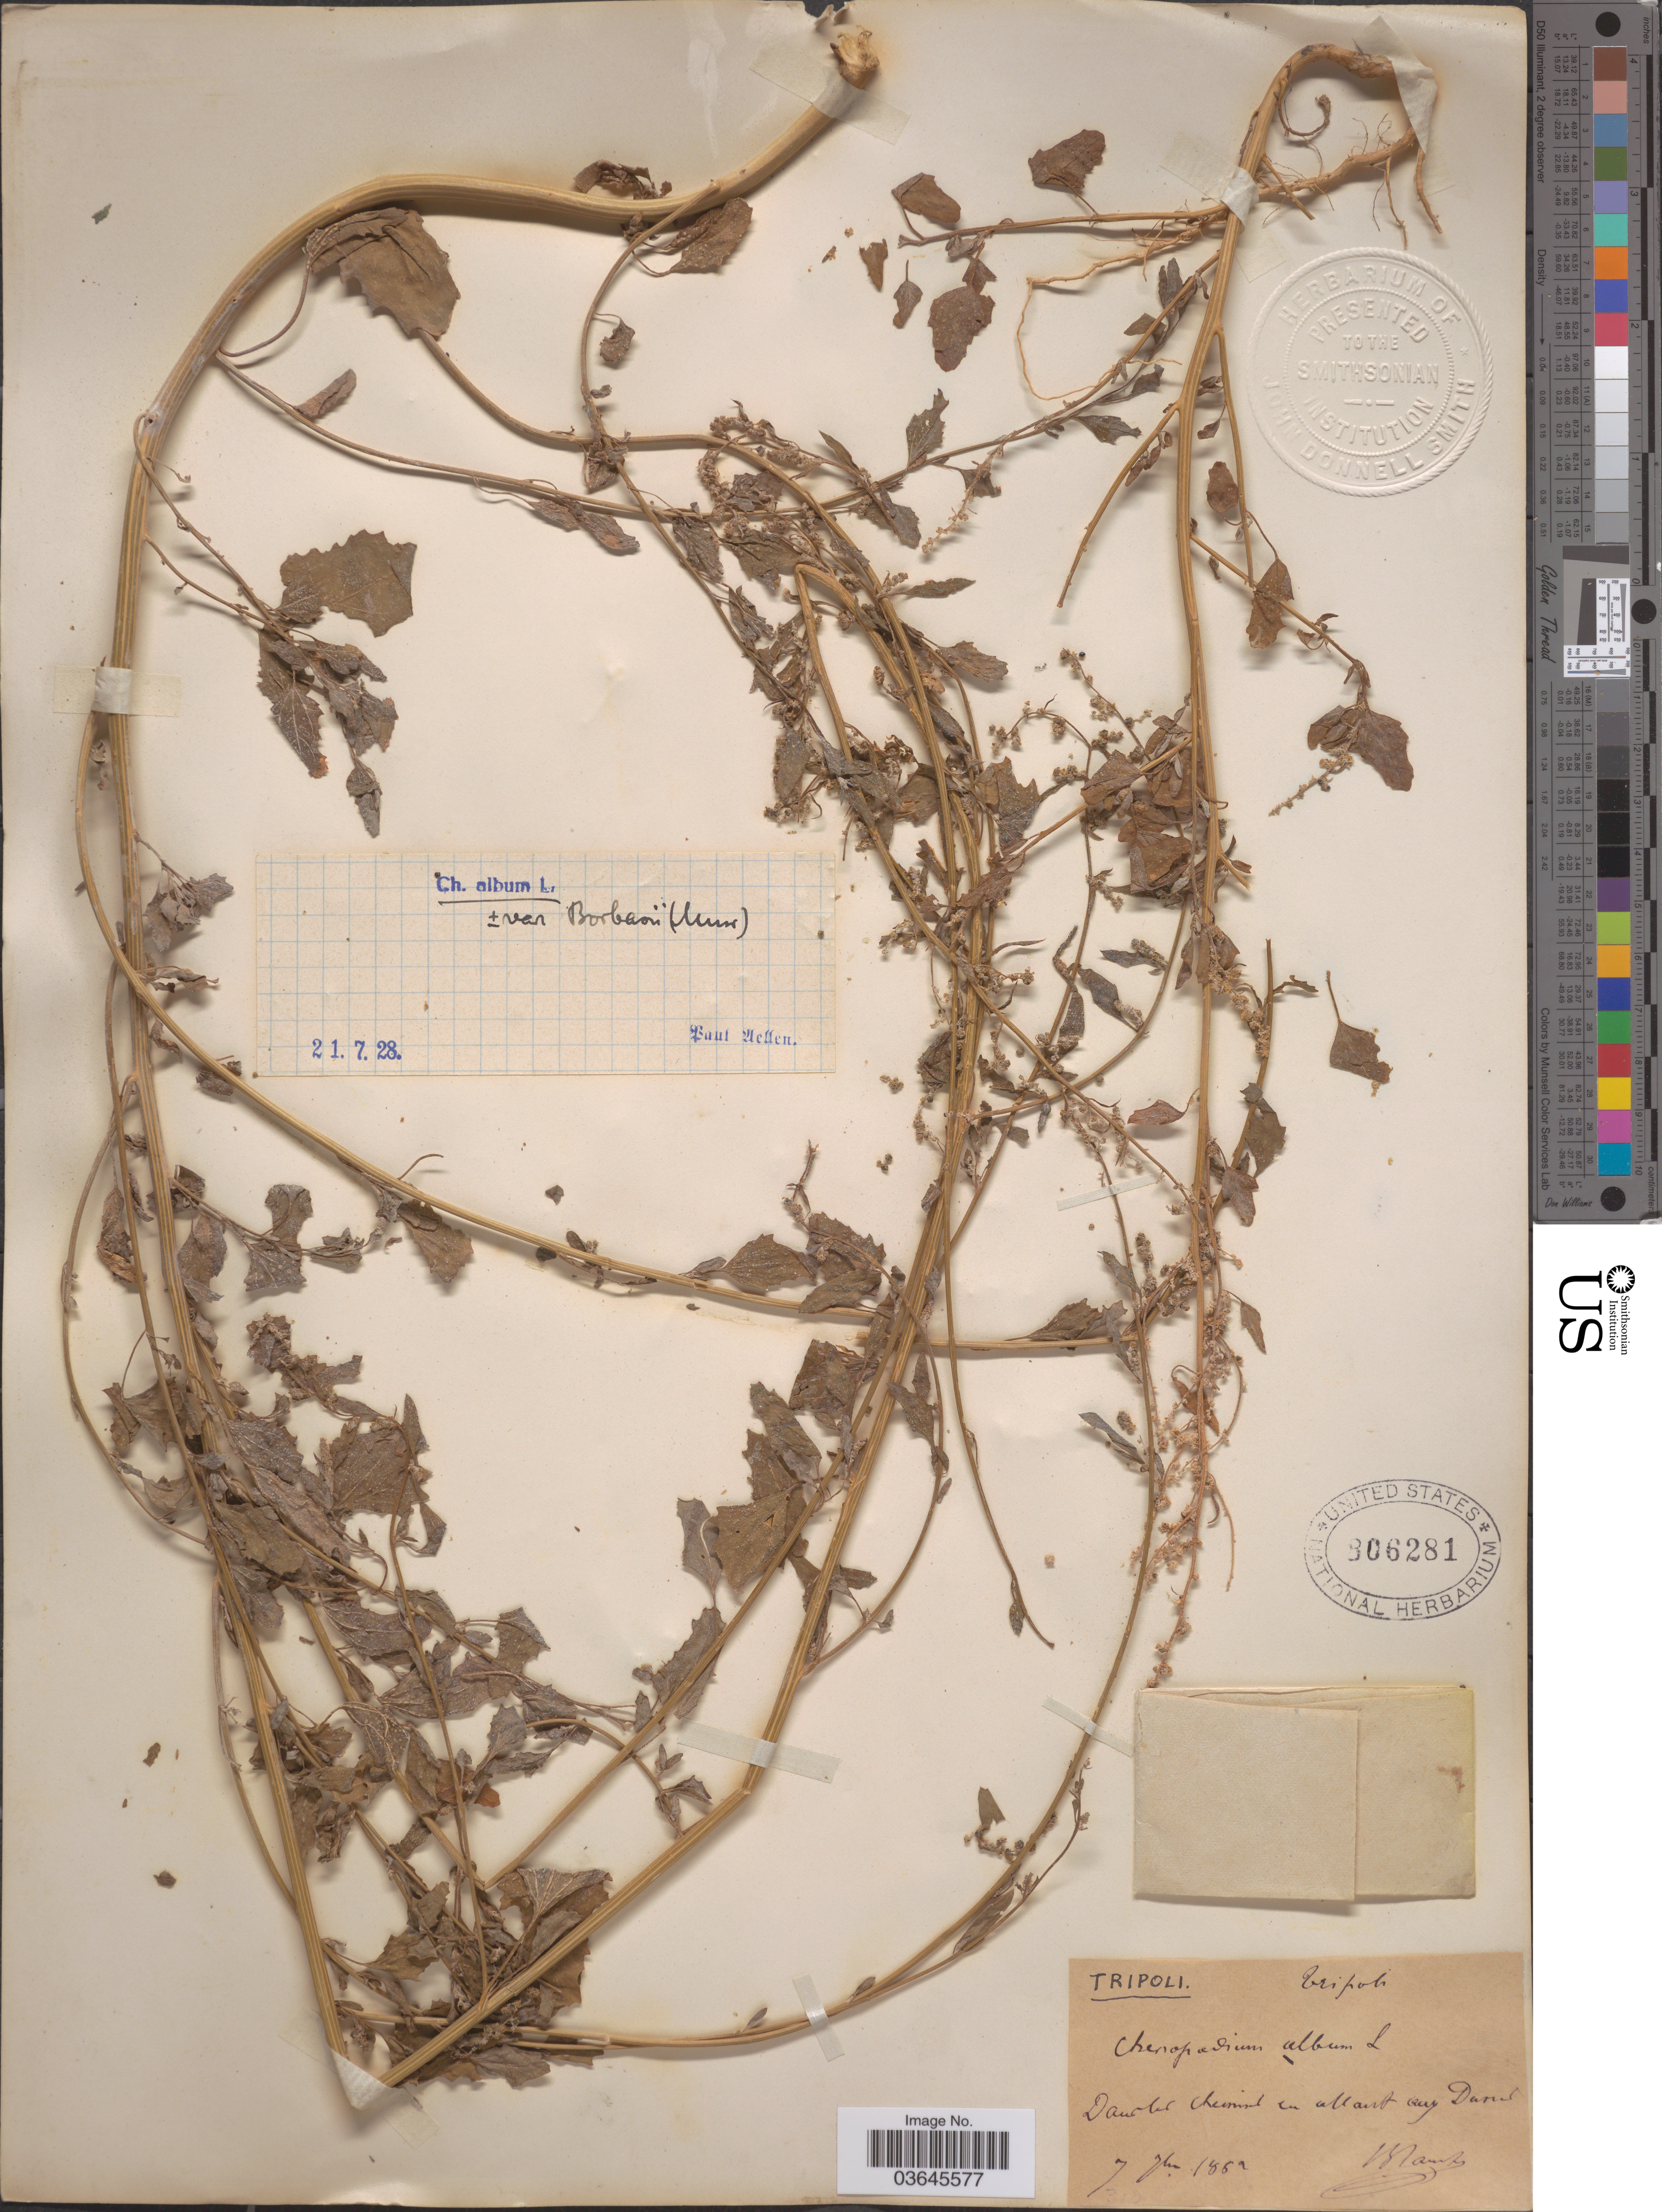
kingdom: Plantae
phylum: Tracheophyta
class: Magnoliopsida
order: Caryophyllales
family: Amaranthaceae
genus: Chenopodium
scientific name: Chenopodium album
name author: L.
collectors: I. Blanche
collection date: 1852-09-07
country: Lebanon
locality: Tripoli. Dawnlet chemint en Mant aux Darwin. [interpreted]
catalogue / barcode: US 806281